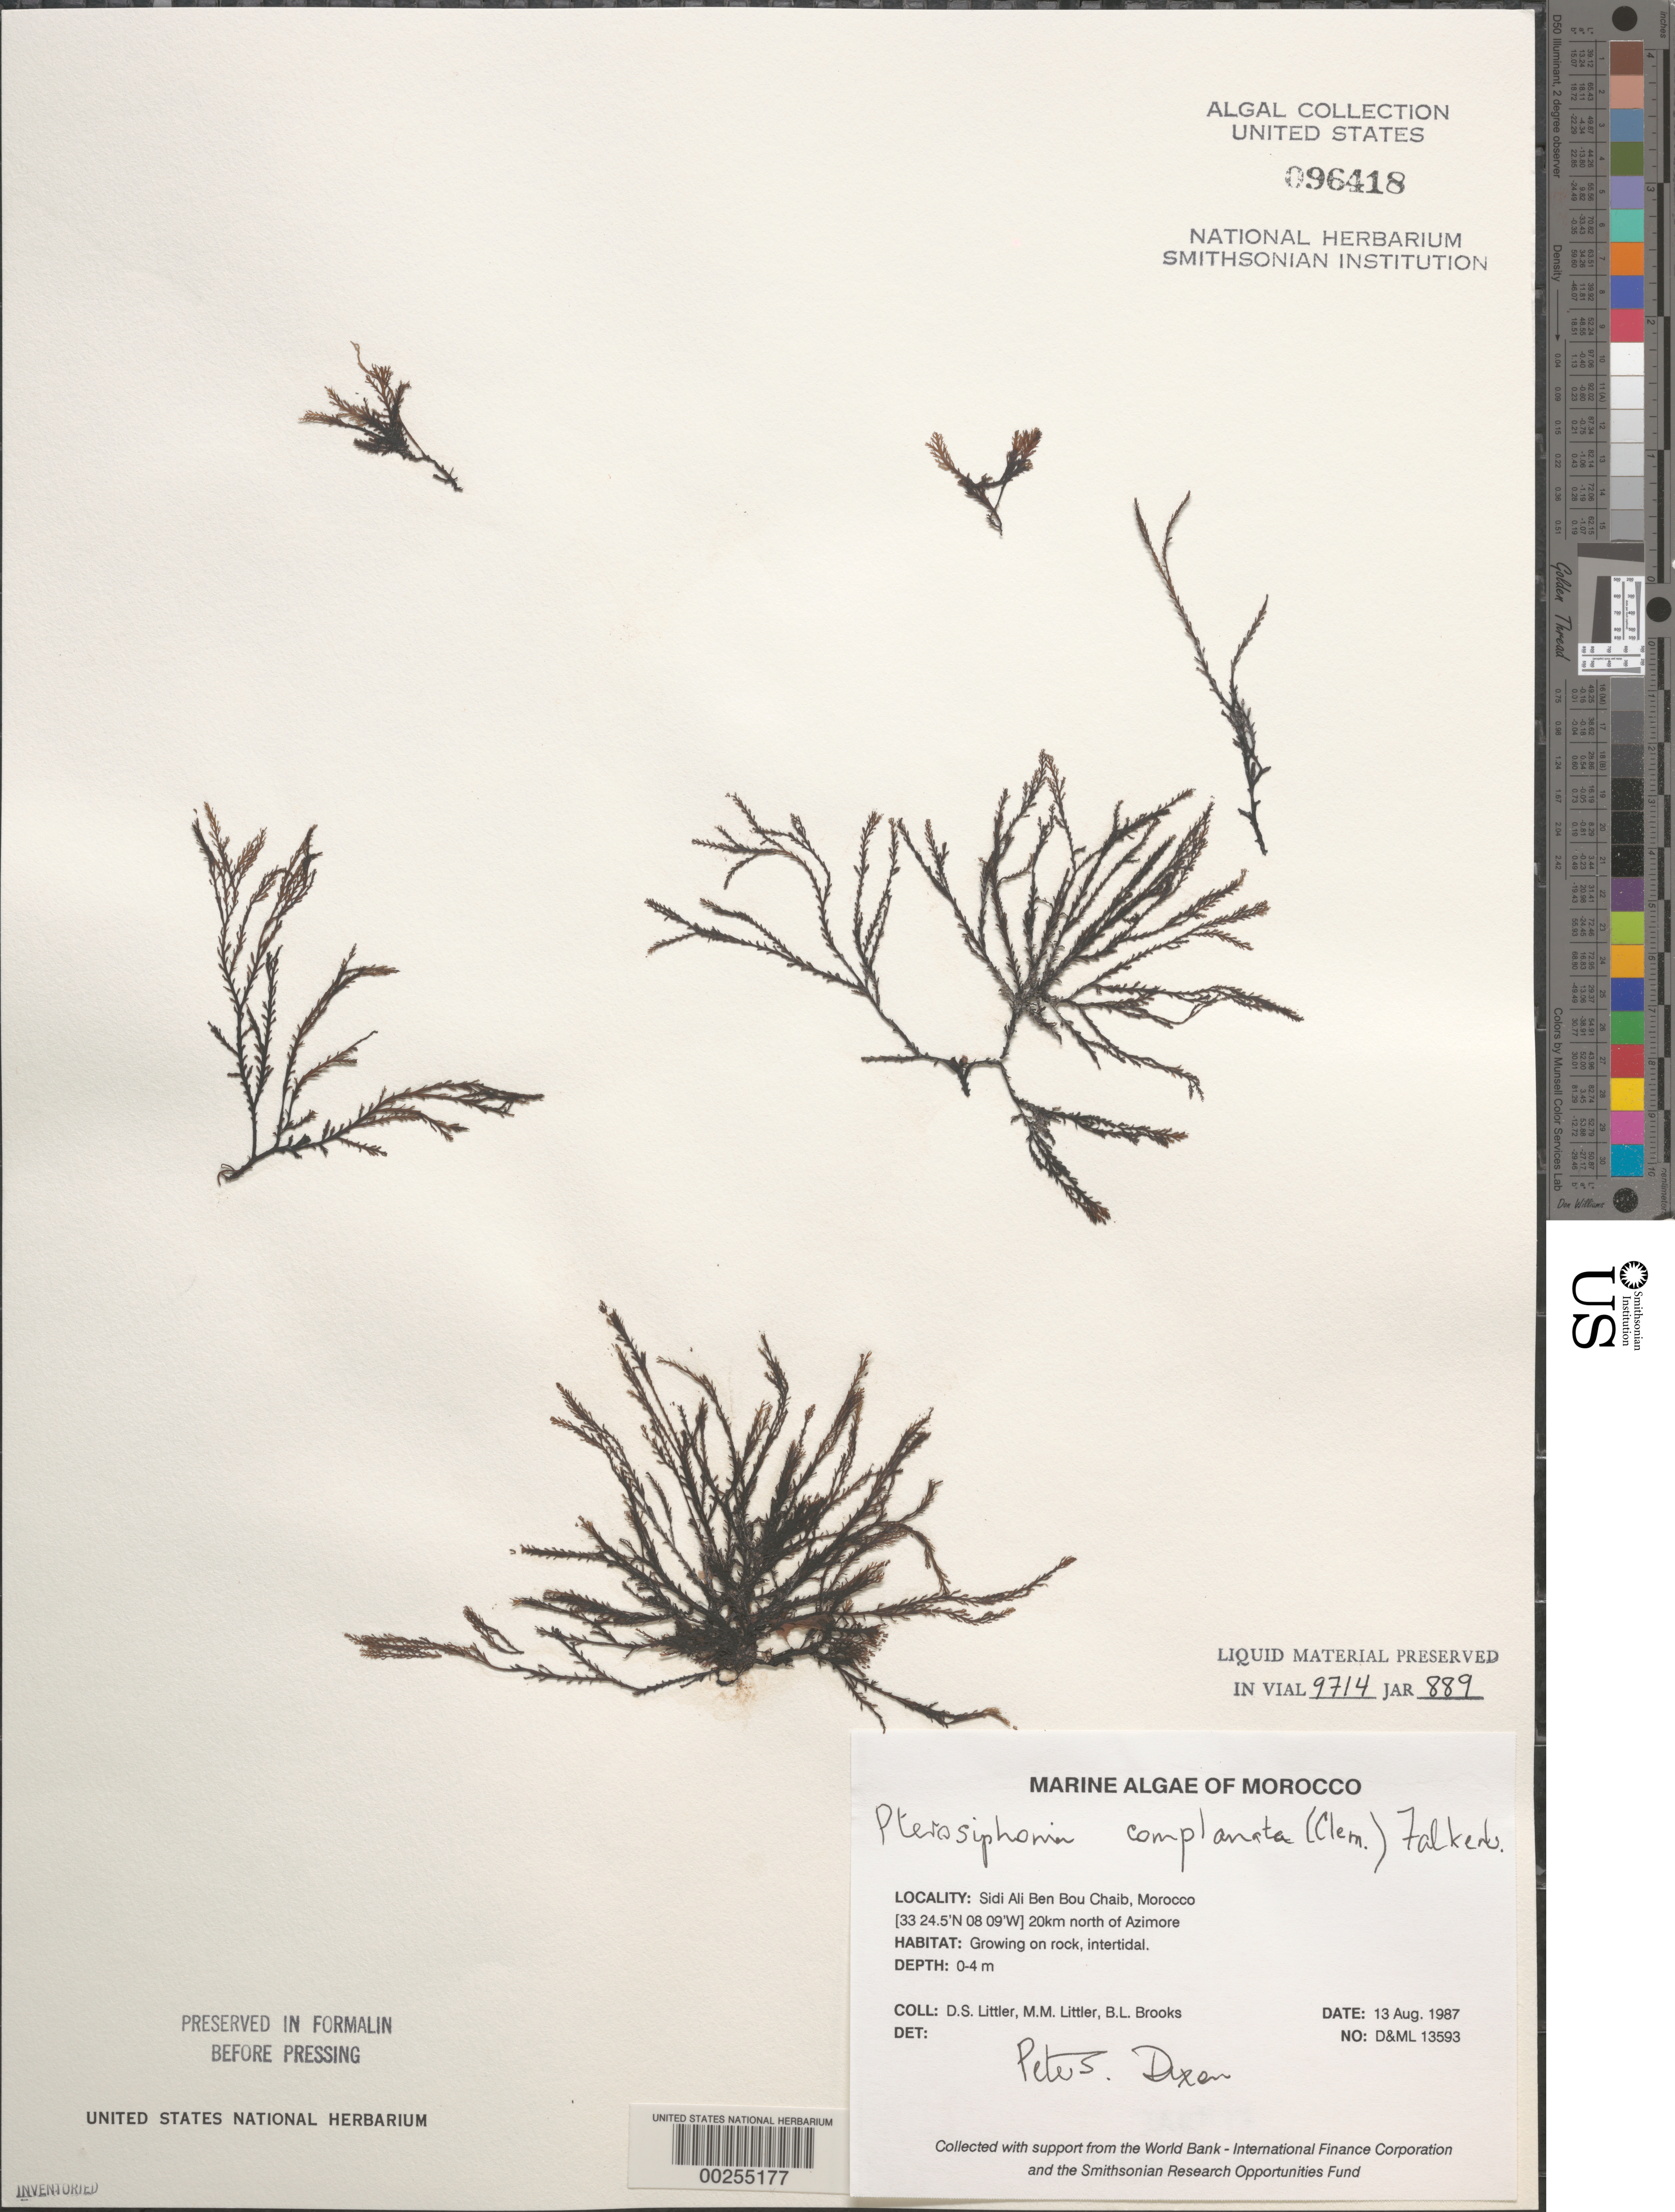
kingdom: Plantae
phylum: Rhodophyta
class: Florideophyceae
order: Ceramiales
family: Rhodomelaceae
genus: Pterosiphonia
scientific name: Pterosiphonia complanata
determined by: Dixon, P. S.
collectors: D. S. Littler, M. M. Littler & B. Brooks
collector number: D&ML 13593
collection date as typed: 13 Aug 1987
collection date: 1987-08-13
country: Morocco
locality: Sidi Ali Ben Bou Chaib, 20 km north of Azimore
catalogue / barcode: US 96418